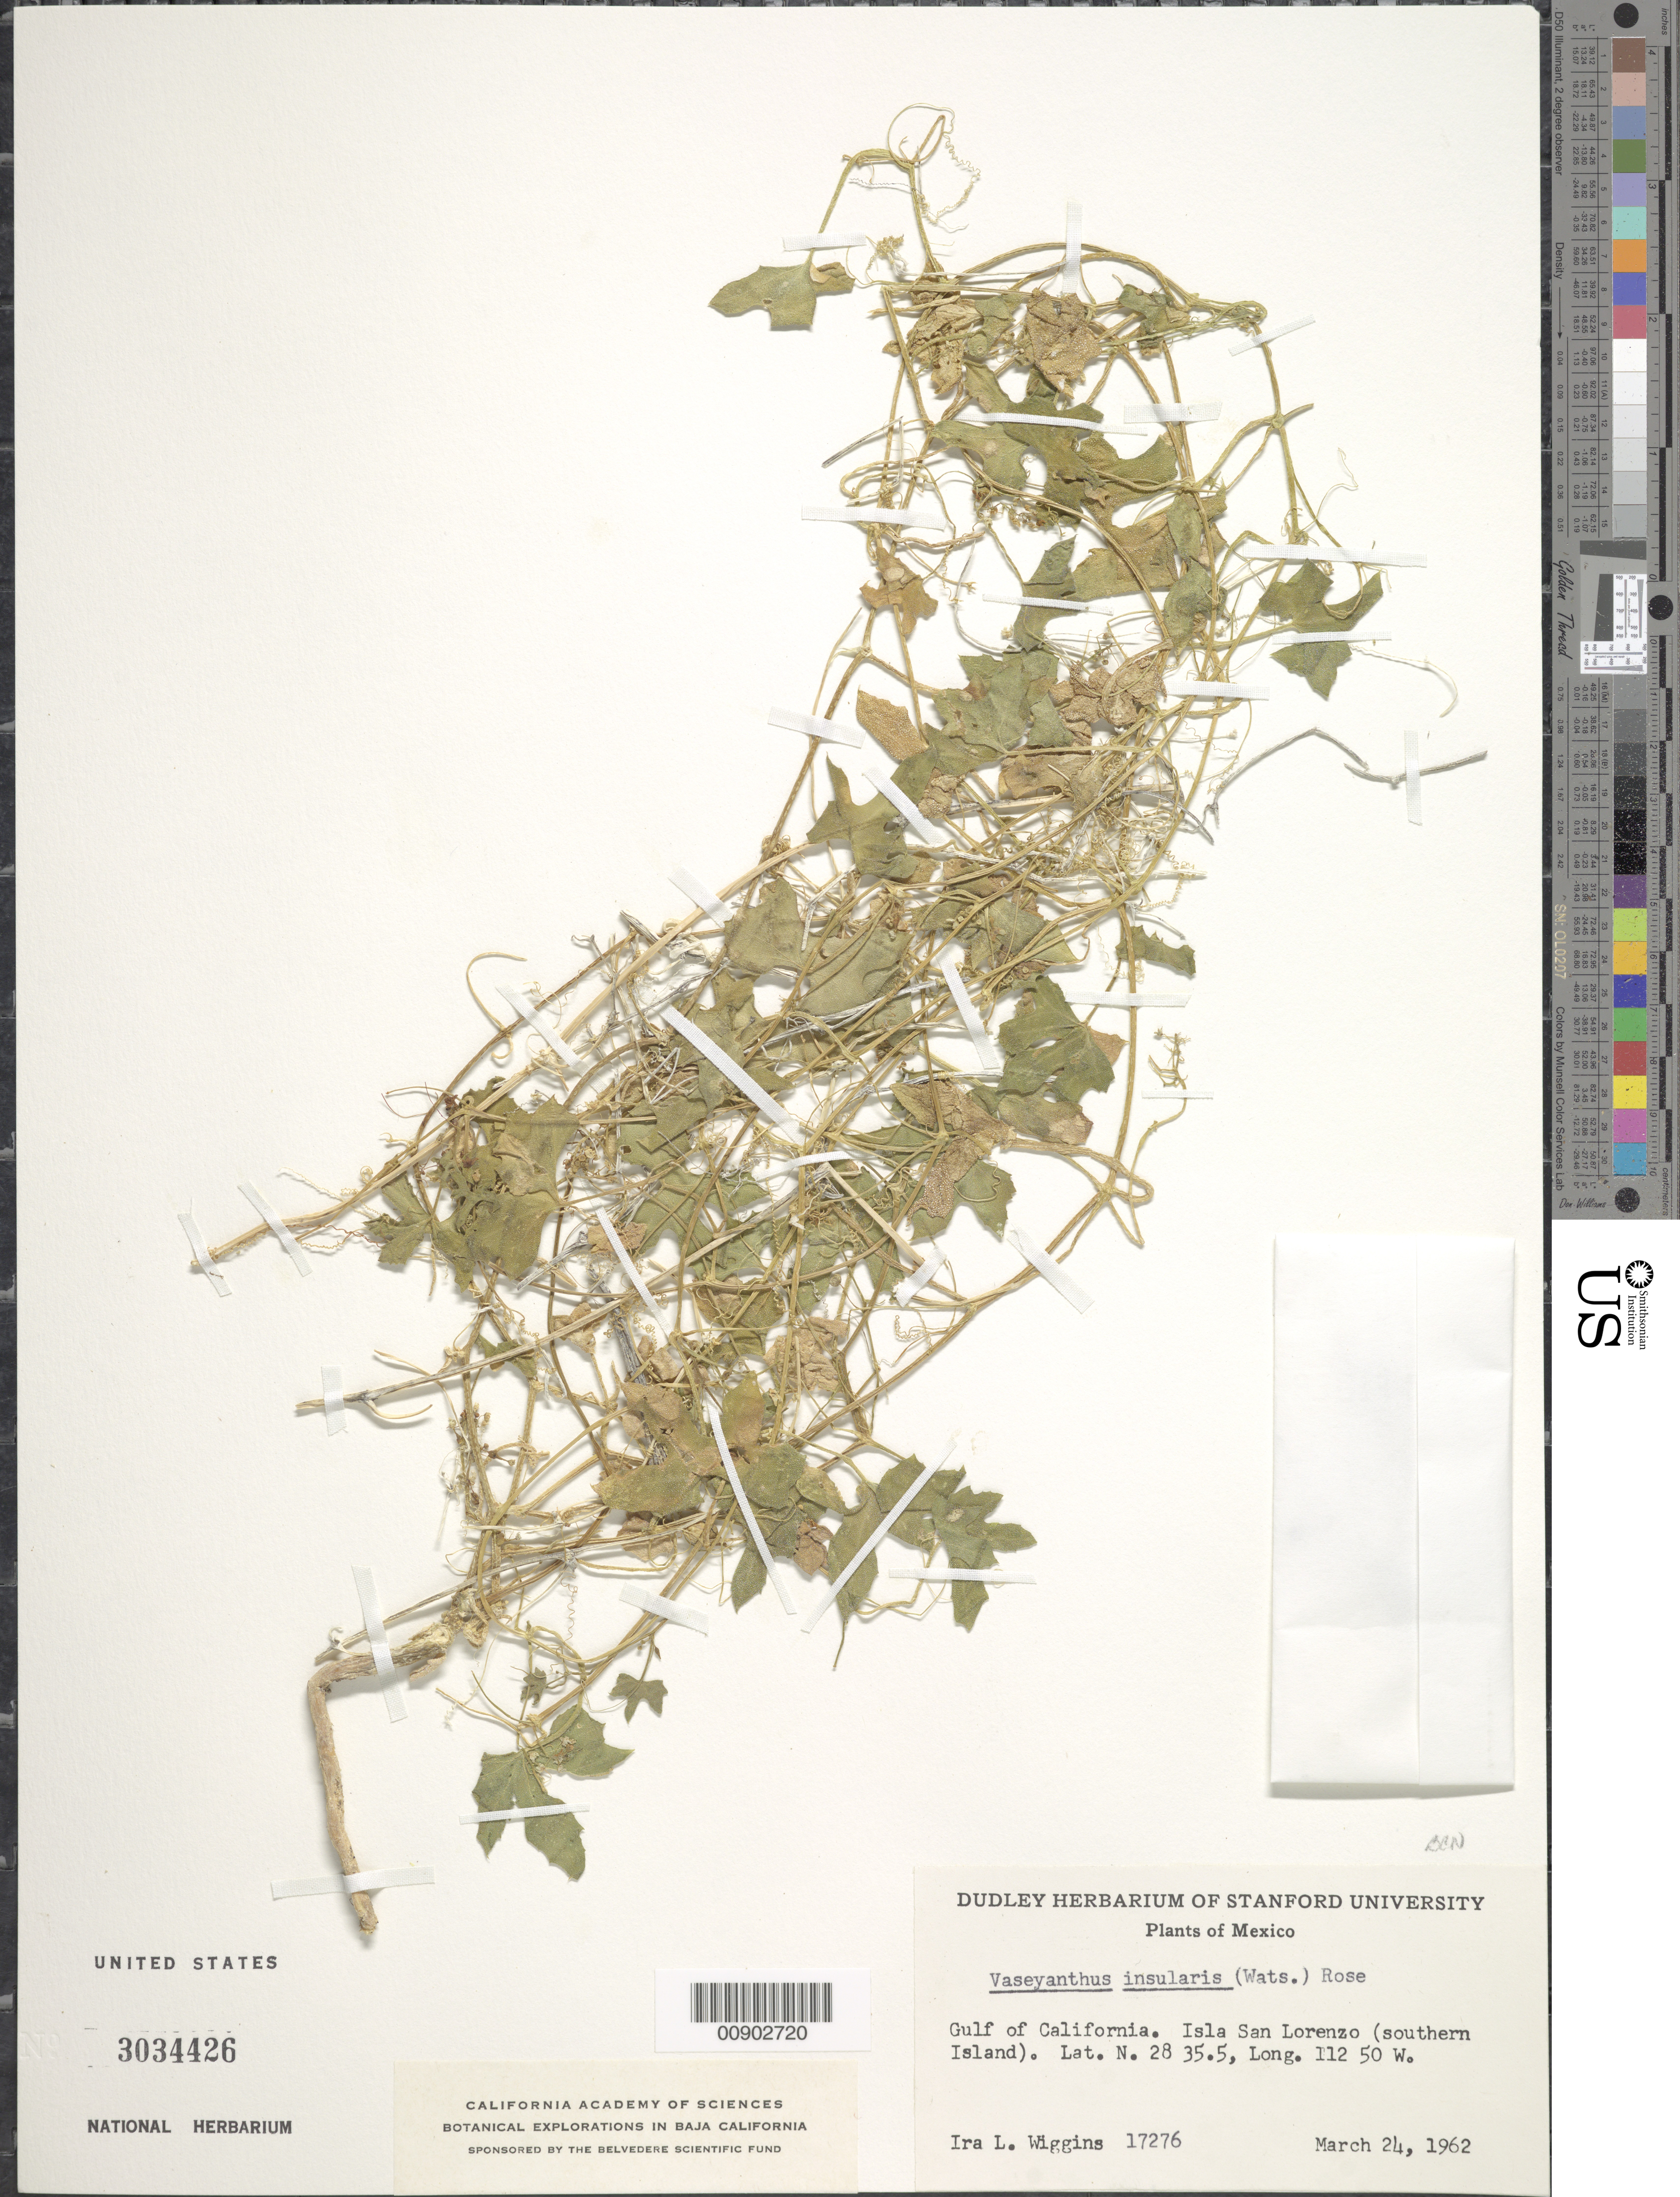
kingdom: Plantae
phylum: Tracheophyta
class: Magnoliopsida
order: Cucurbitales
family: Cucurbitaceae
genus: Echinopepon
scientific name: Echinopepon insularis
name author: S. Watson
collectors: I. L. Wiggins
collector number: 17276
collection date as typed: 24 Mar 1962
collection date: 1962-03-24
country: Mexico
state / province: Baja California Norte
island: Isla San Lorenzo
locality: Gulf of California. Isla San Lorenzo (southern Island).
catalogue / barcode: US 3034426